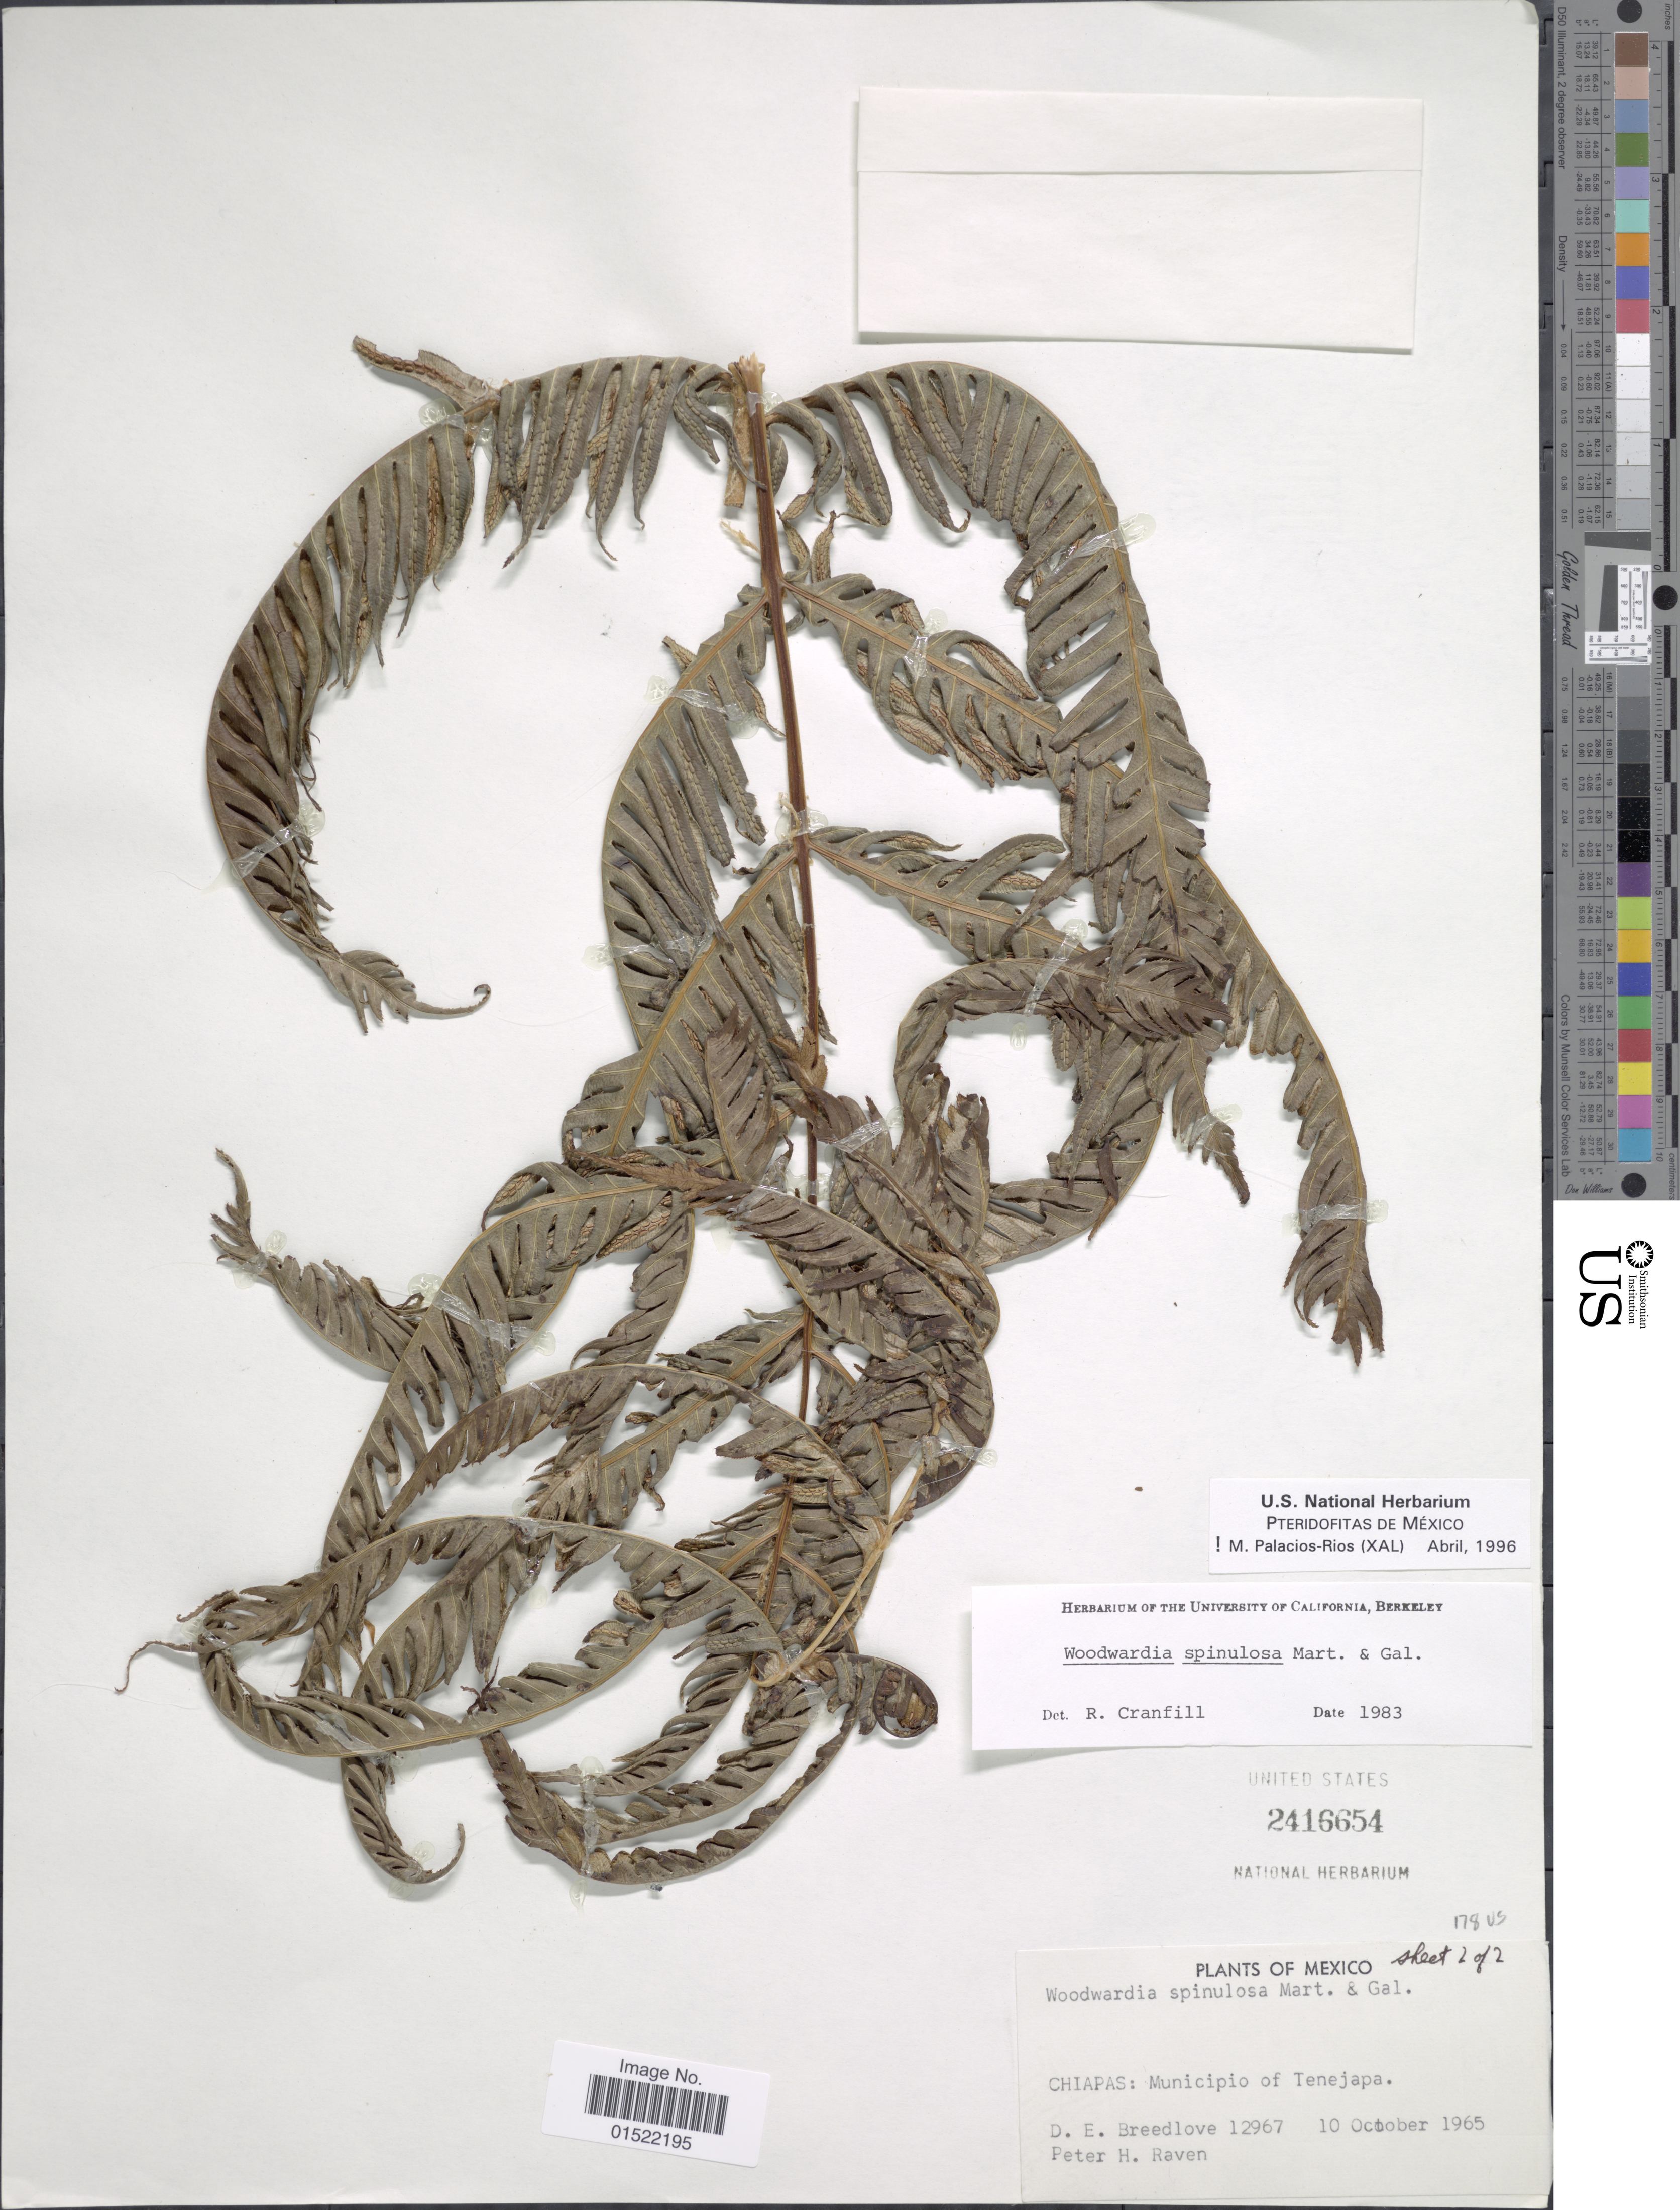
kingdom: Plantae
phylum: Tracheophyta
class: Polypodiopsida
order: Polypodiales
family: Blechnaceae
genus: Woodwardia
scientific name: Woodwardia spinulosa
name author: M. Martens & Galeotti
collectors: D. E. Breedlove & P. Raven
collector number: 12967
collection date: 1965-10-10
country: Mexico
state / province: Chiapas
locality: Chiapas: Municipio of Tenejapa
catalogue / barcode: US 2416654